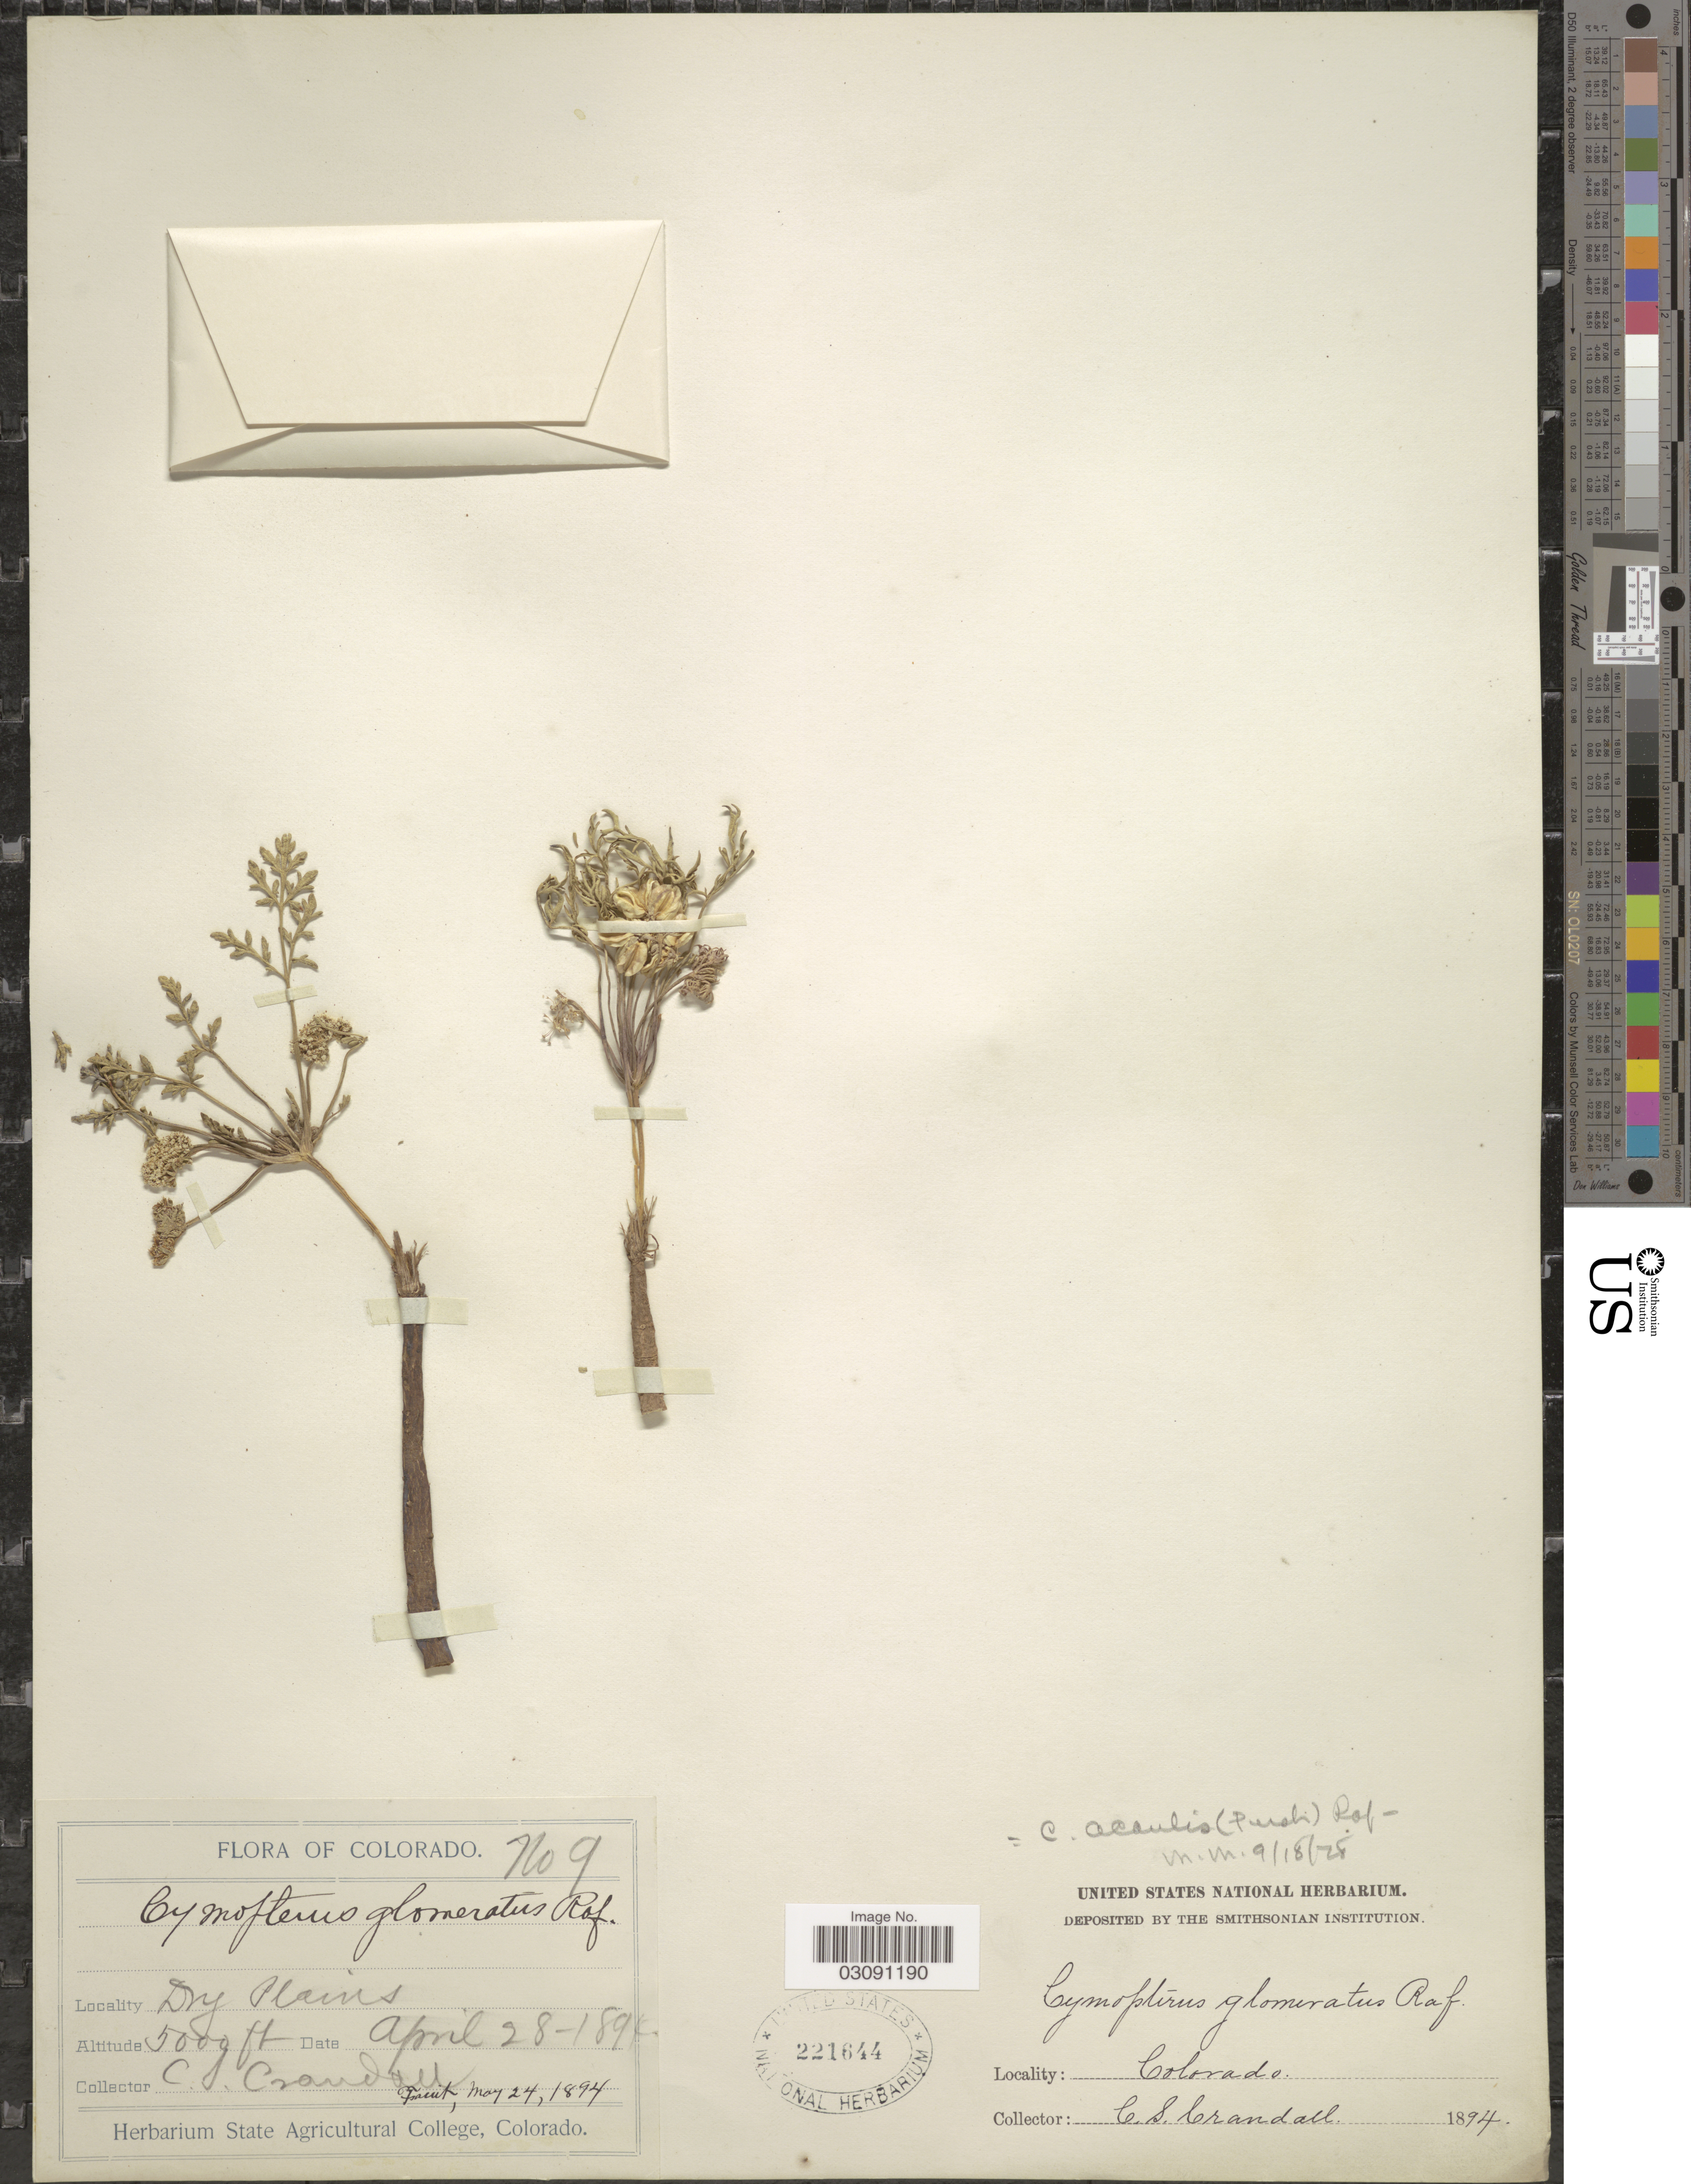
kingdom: Plantae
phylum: Tracheophyta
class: Magnoliopsida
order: Apiales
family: Apiaceae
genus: Cymopterus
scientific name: Cymopterus acaulis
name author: (Pursh) Raf.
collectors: C. Crandall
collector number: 9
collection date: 1894-04-28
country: United States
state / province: Colorado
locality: Dry plains.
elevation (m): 1524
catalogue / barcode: US 221644